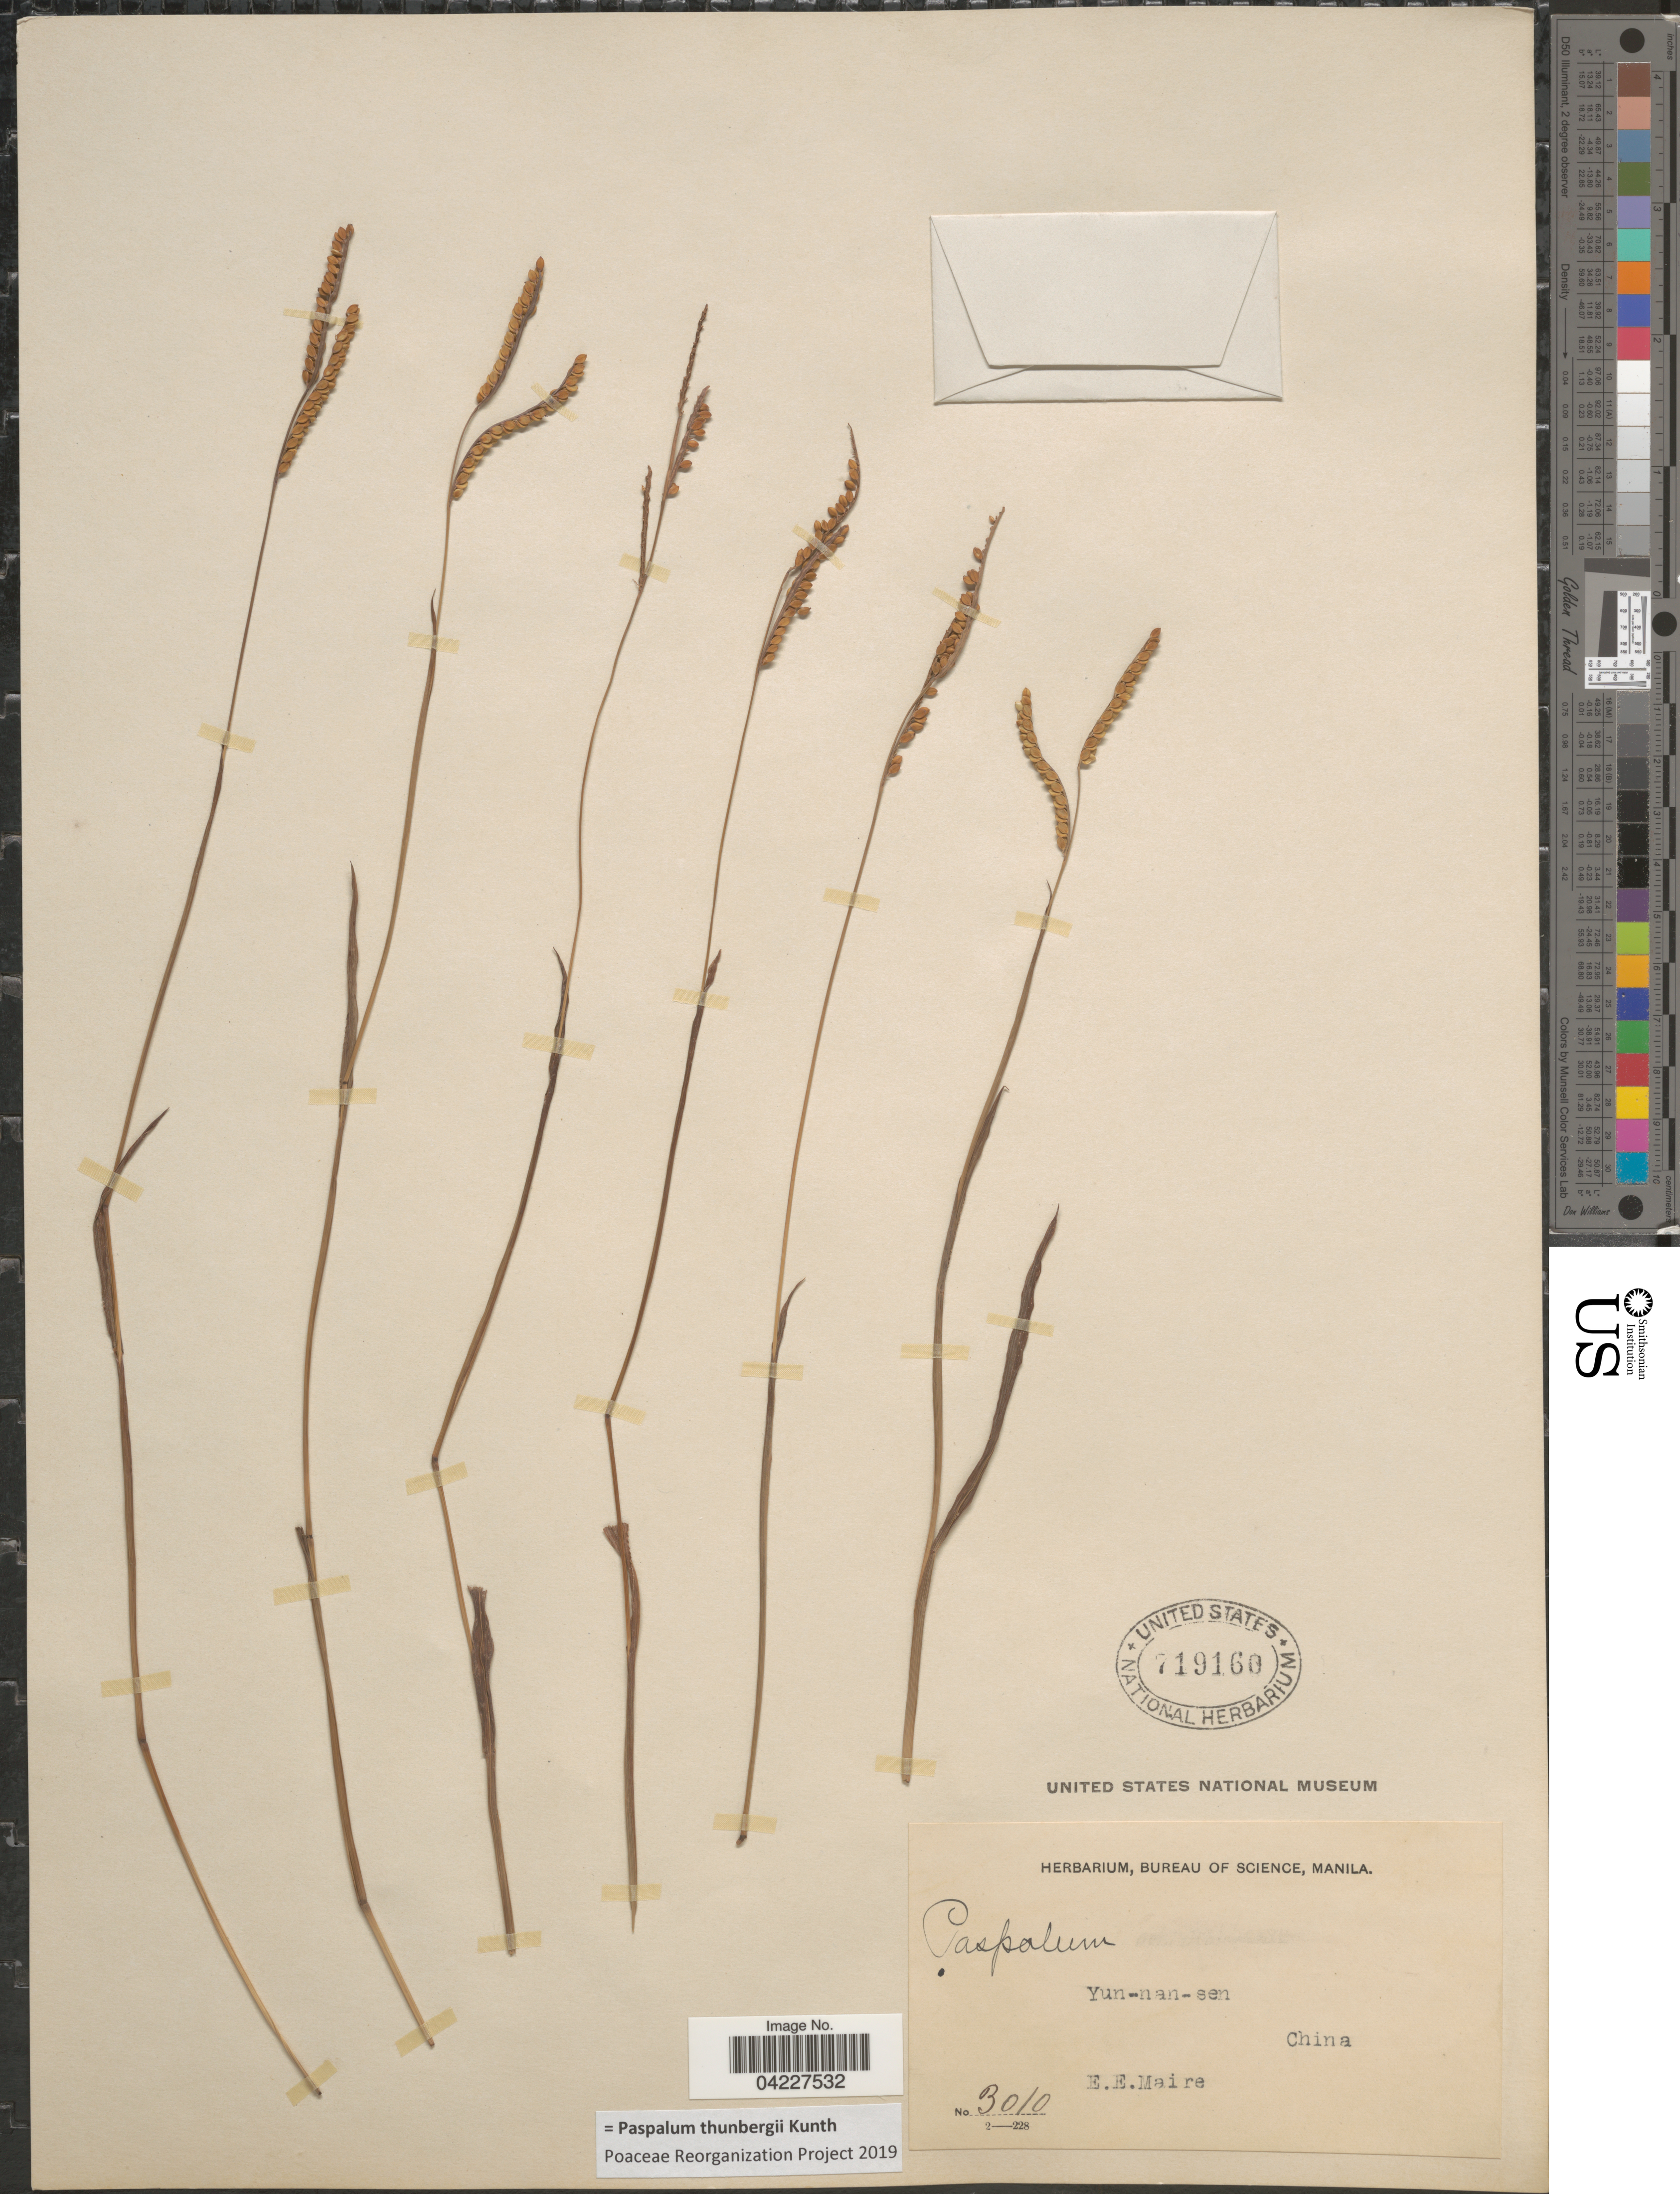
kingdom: Plantae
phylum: Tracheophyta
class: Liliopsida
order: Poales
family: Poaceae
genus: Paspalum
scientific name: Paspalum thunbergii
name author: Kunth ex Steud.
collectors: E. E. Maire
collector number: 3010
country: China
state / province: Yunnan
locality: Yun-nan-sen.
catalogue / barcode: US 719160